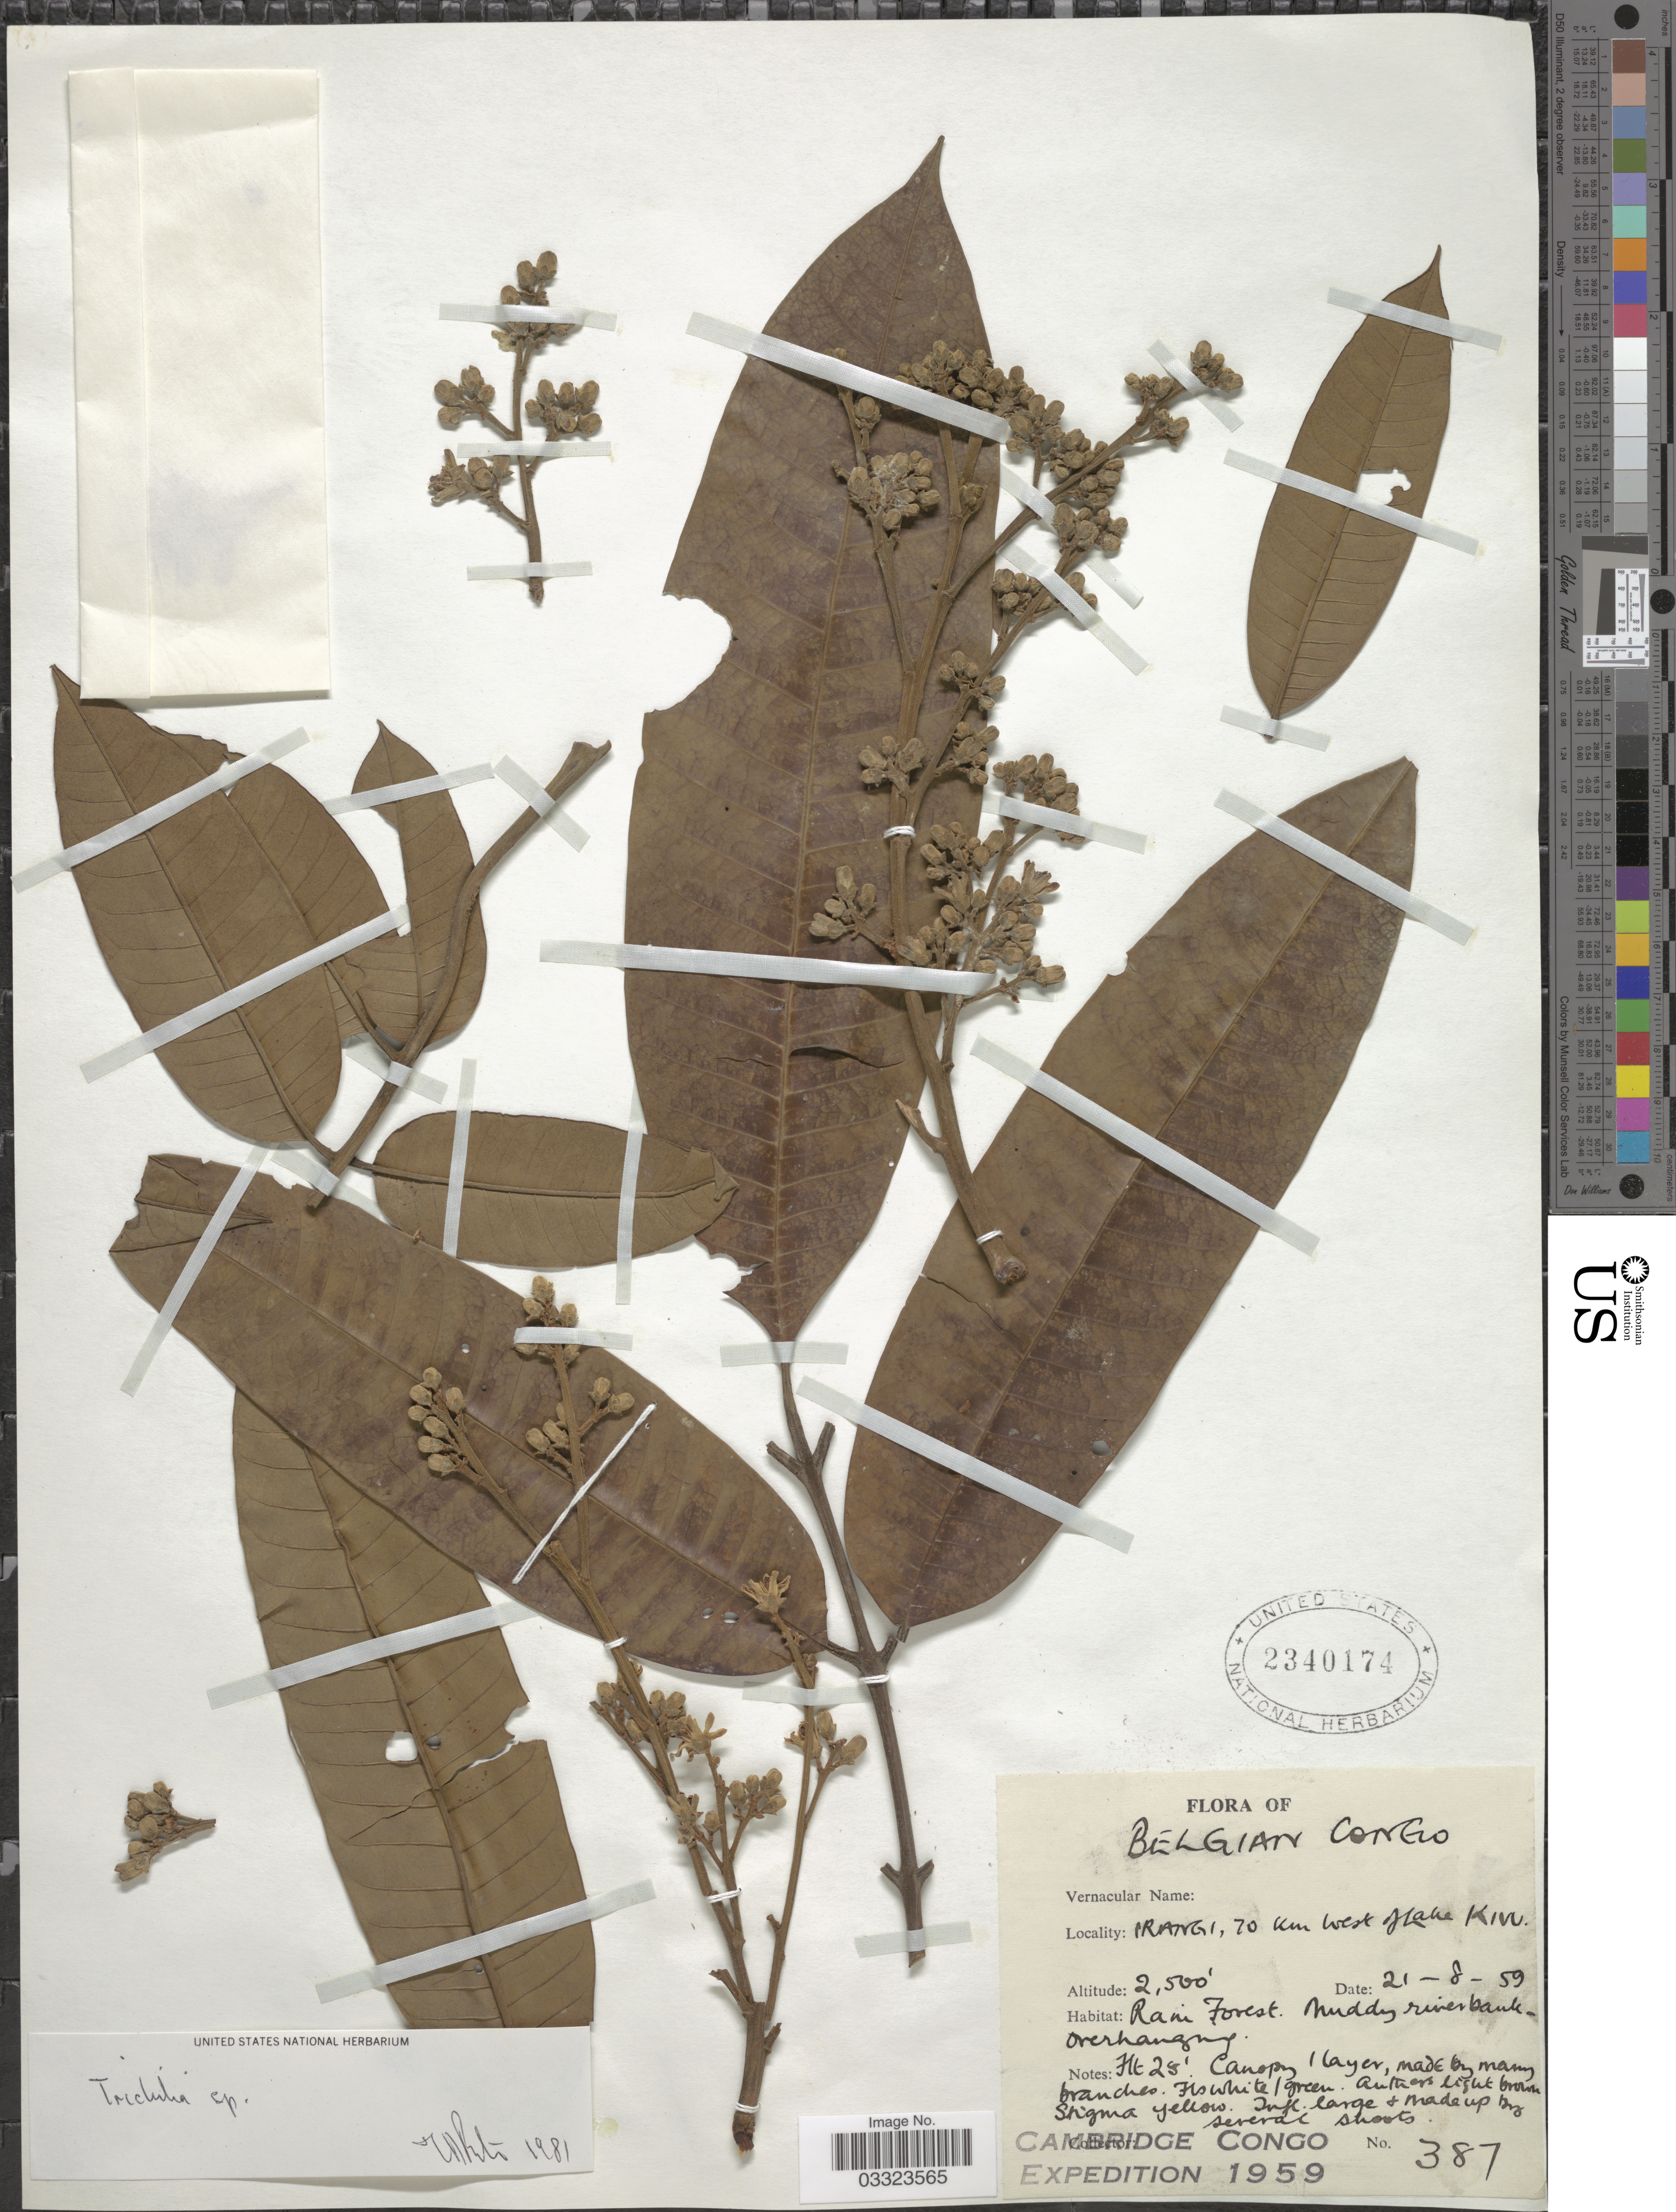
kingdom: Plantae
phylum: Tracheophyta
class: Magnoliopsida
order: Sapindales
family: Meliaceae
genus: Trichilia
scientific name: Trichilia sp.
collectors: Cambridge Congo Expedition 1959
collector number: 387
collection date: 1959-08-21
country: Congo, Democratic Republic of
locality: Belgian Congo. Irangi, 70 km west of Lake Kivu.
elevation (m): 762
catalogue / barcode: US 2340174